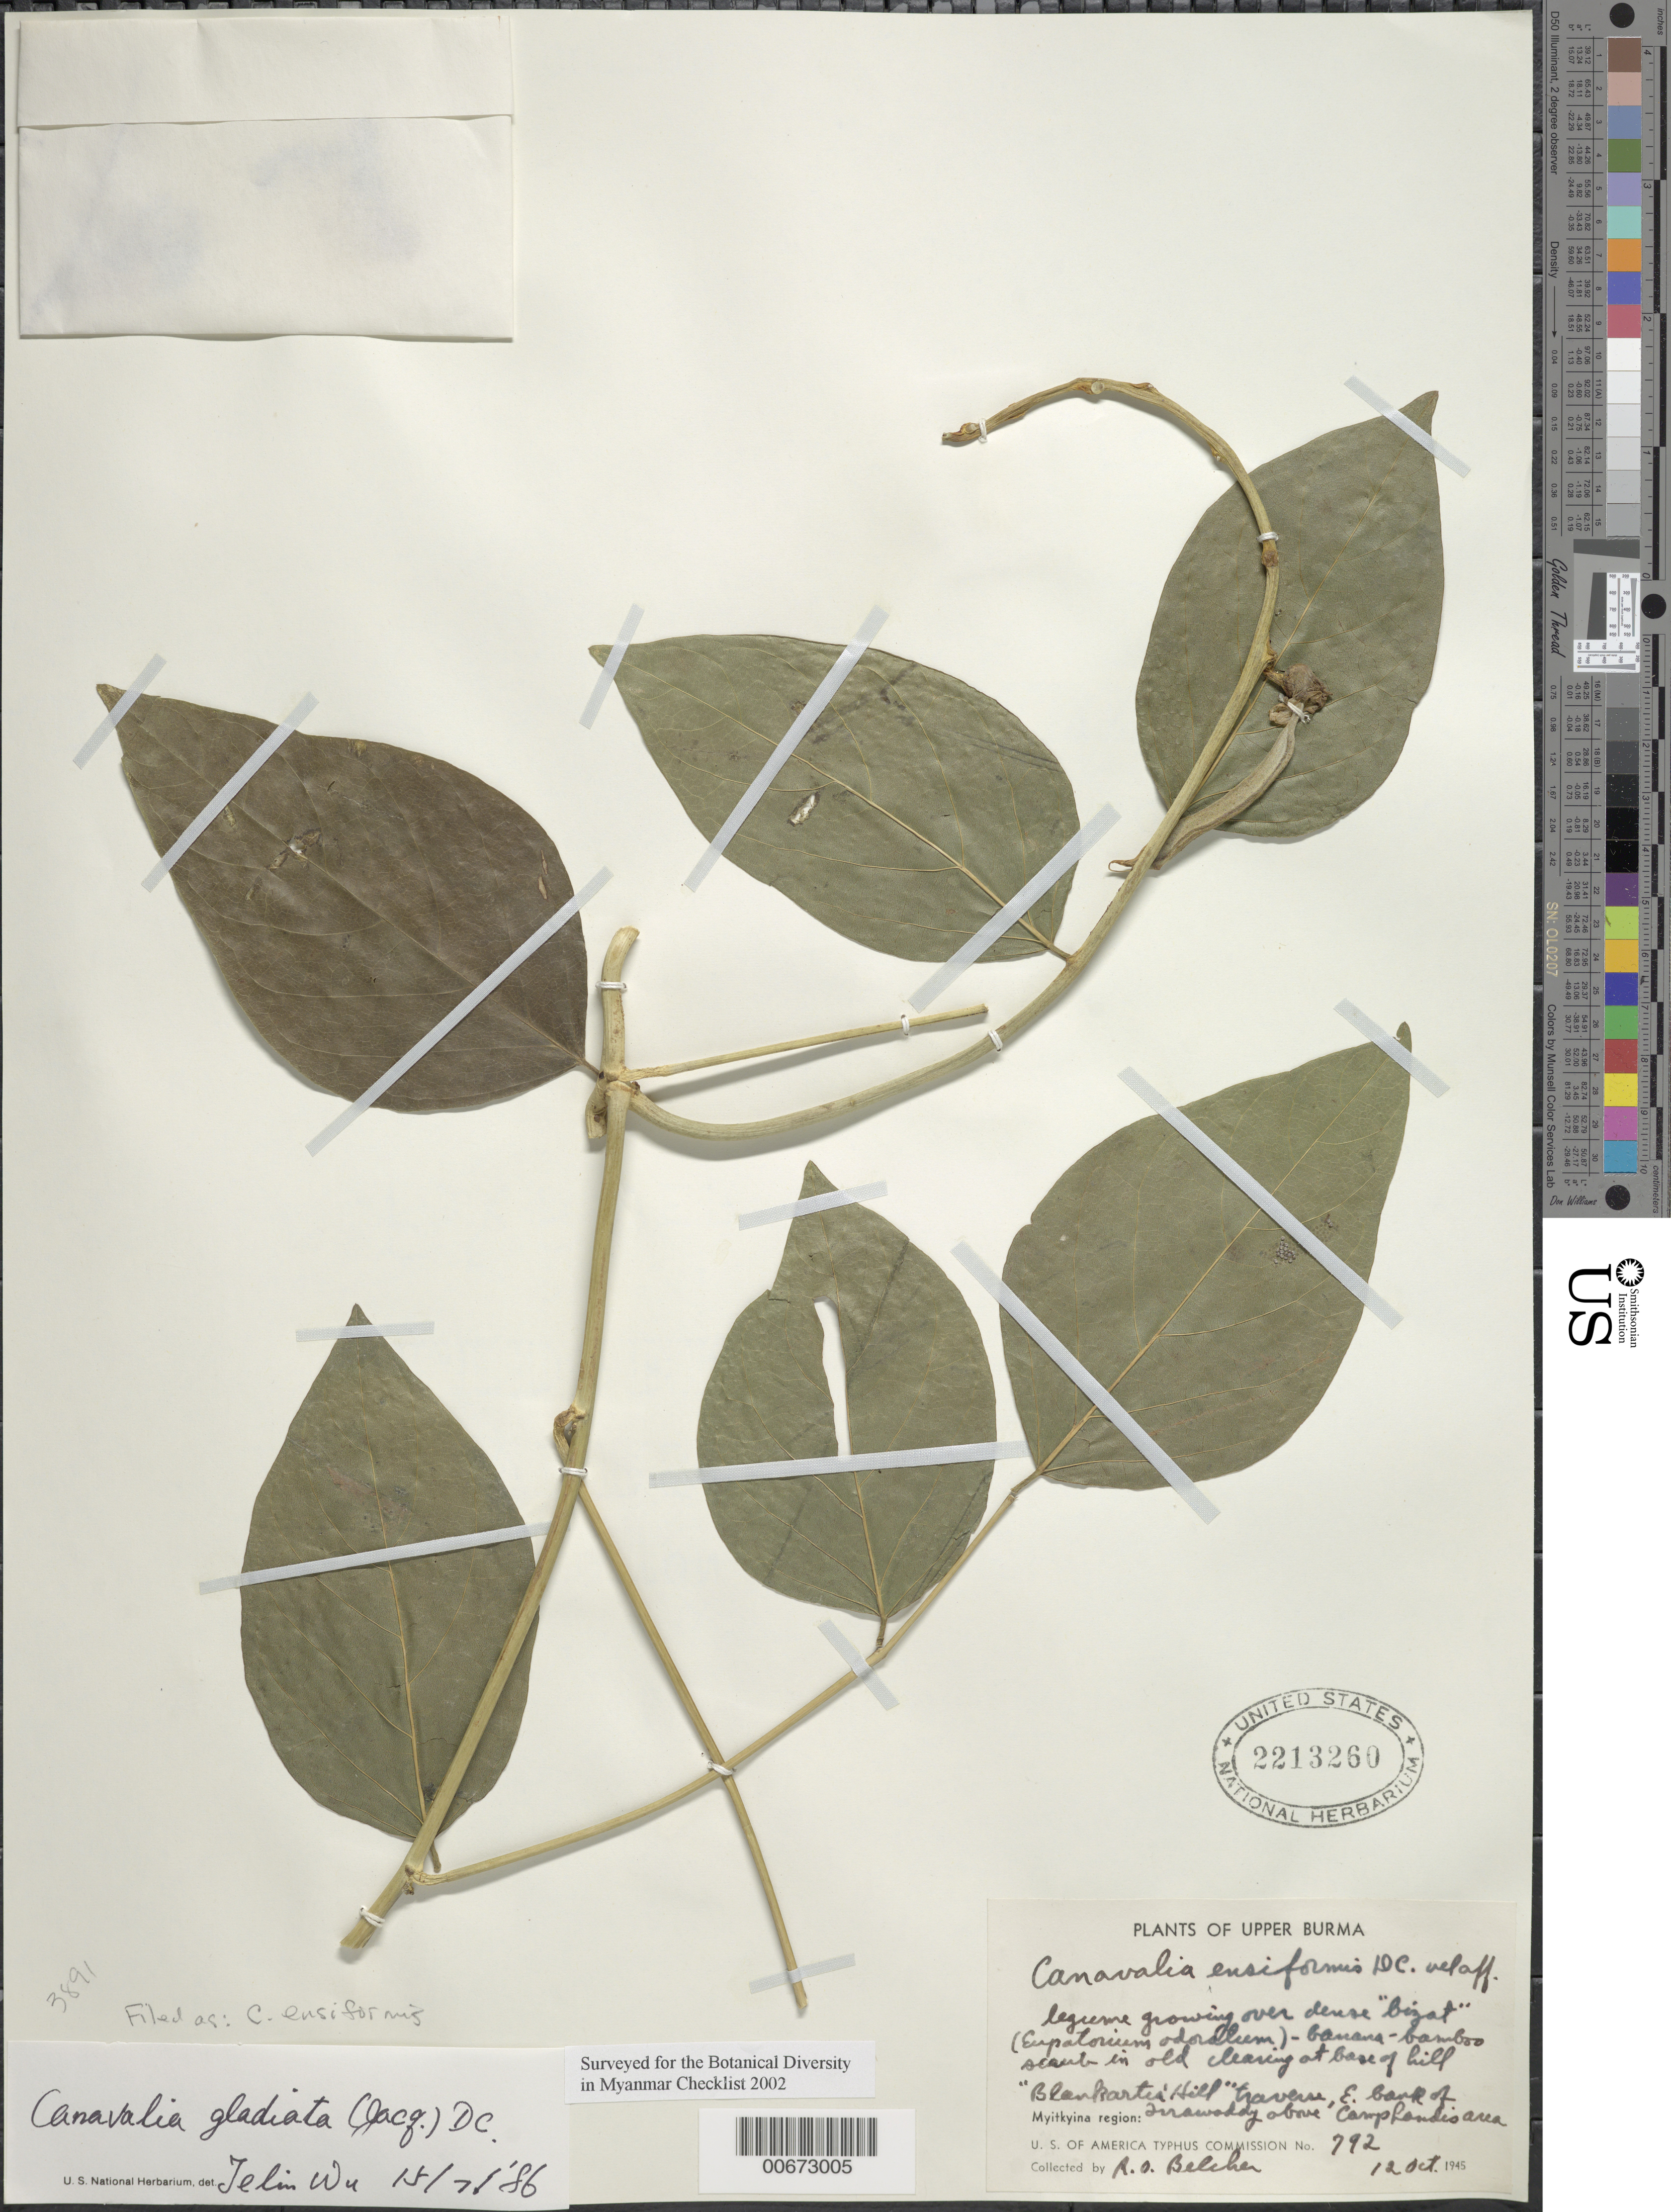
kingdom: Plantae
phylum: Tracheophyta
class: Magnoliopsida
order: Fabales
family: Fabaceae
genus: Canavalia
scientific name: Canavalia ensiformis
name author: (L.) DC.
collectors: R. Belcher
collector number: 792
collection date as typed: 12 Oct 1945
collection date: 1945-10-12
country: Myanmar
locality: Upper Burma, Camp Landis area, Blankartia Hill traverse, Myitkyina, Irrawaddy.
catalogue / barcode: US 2213260